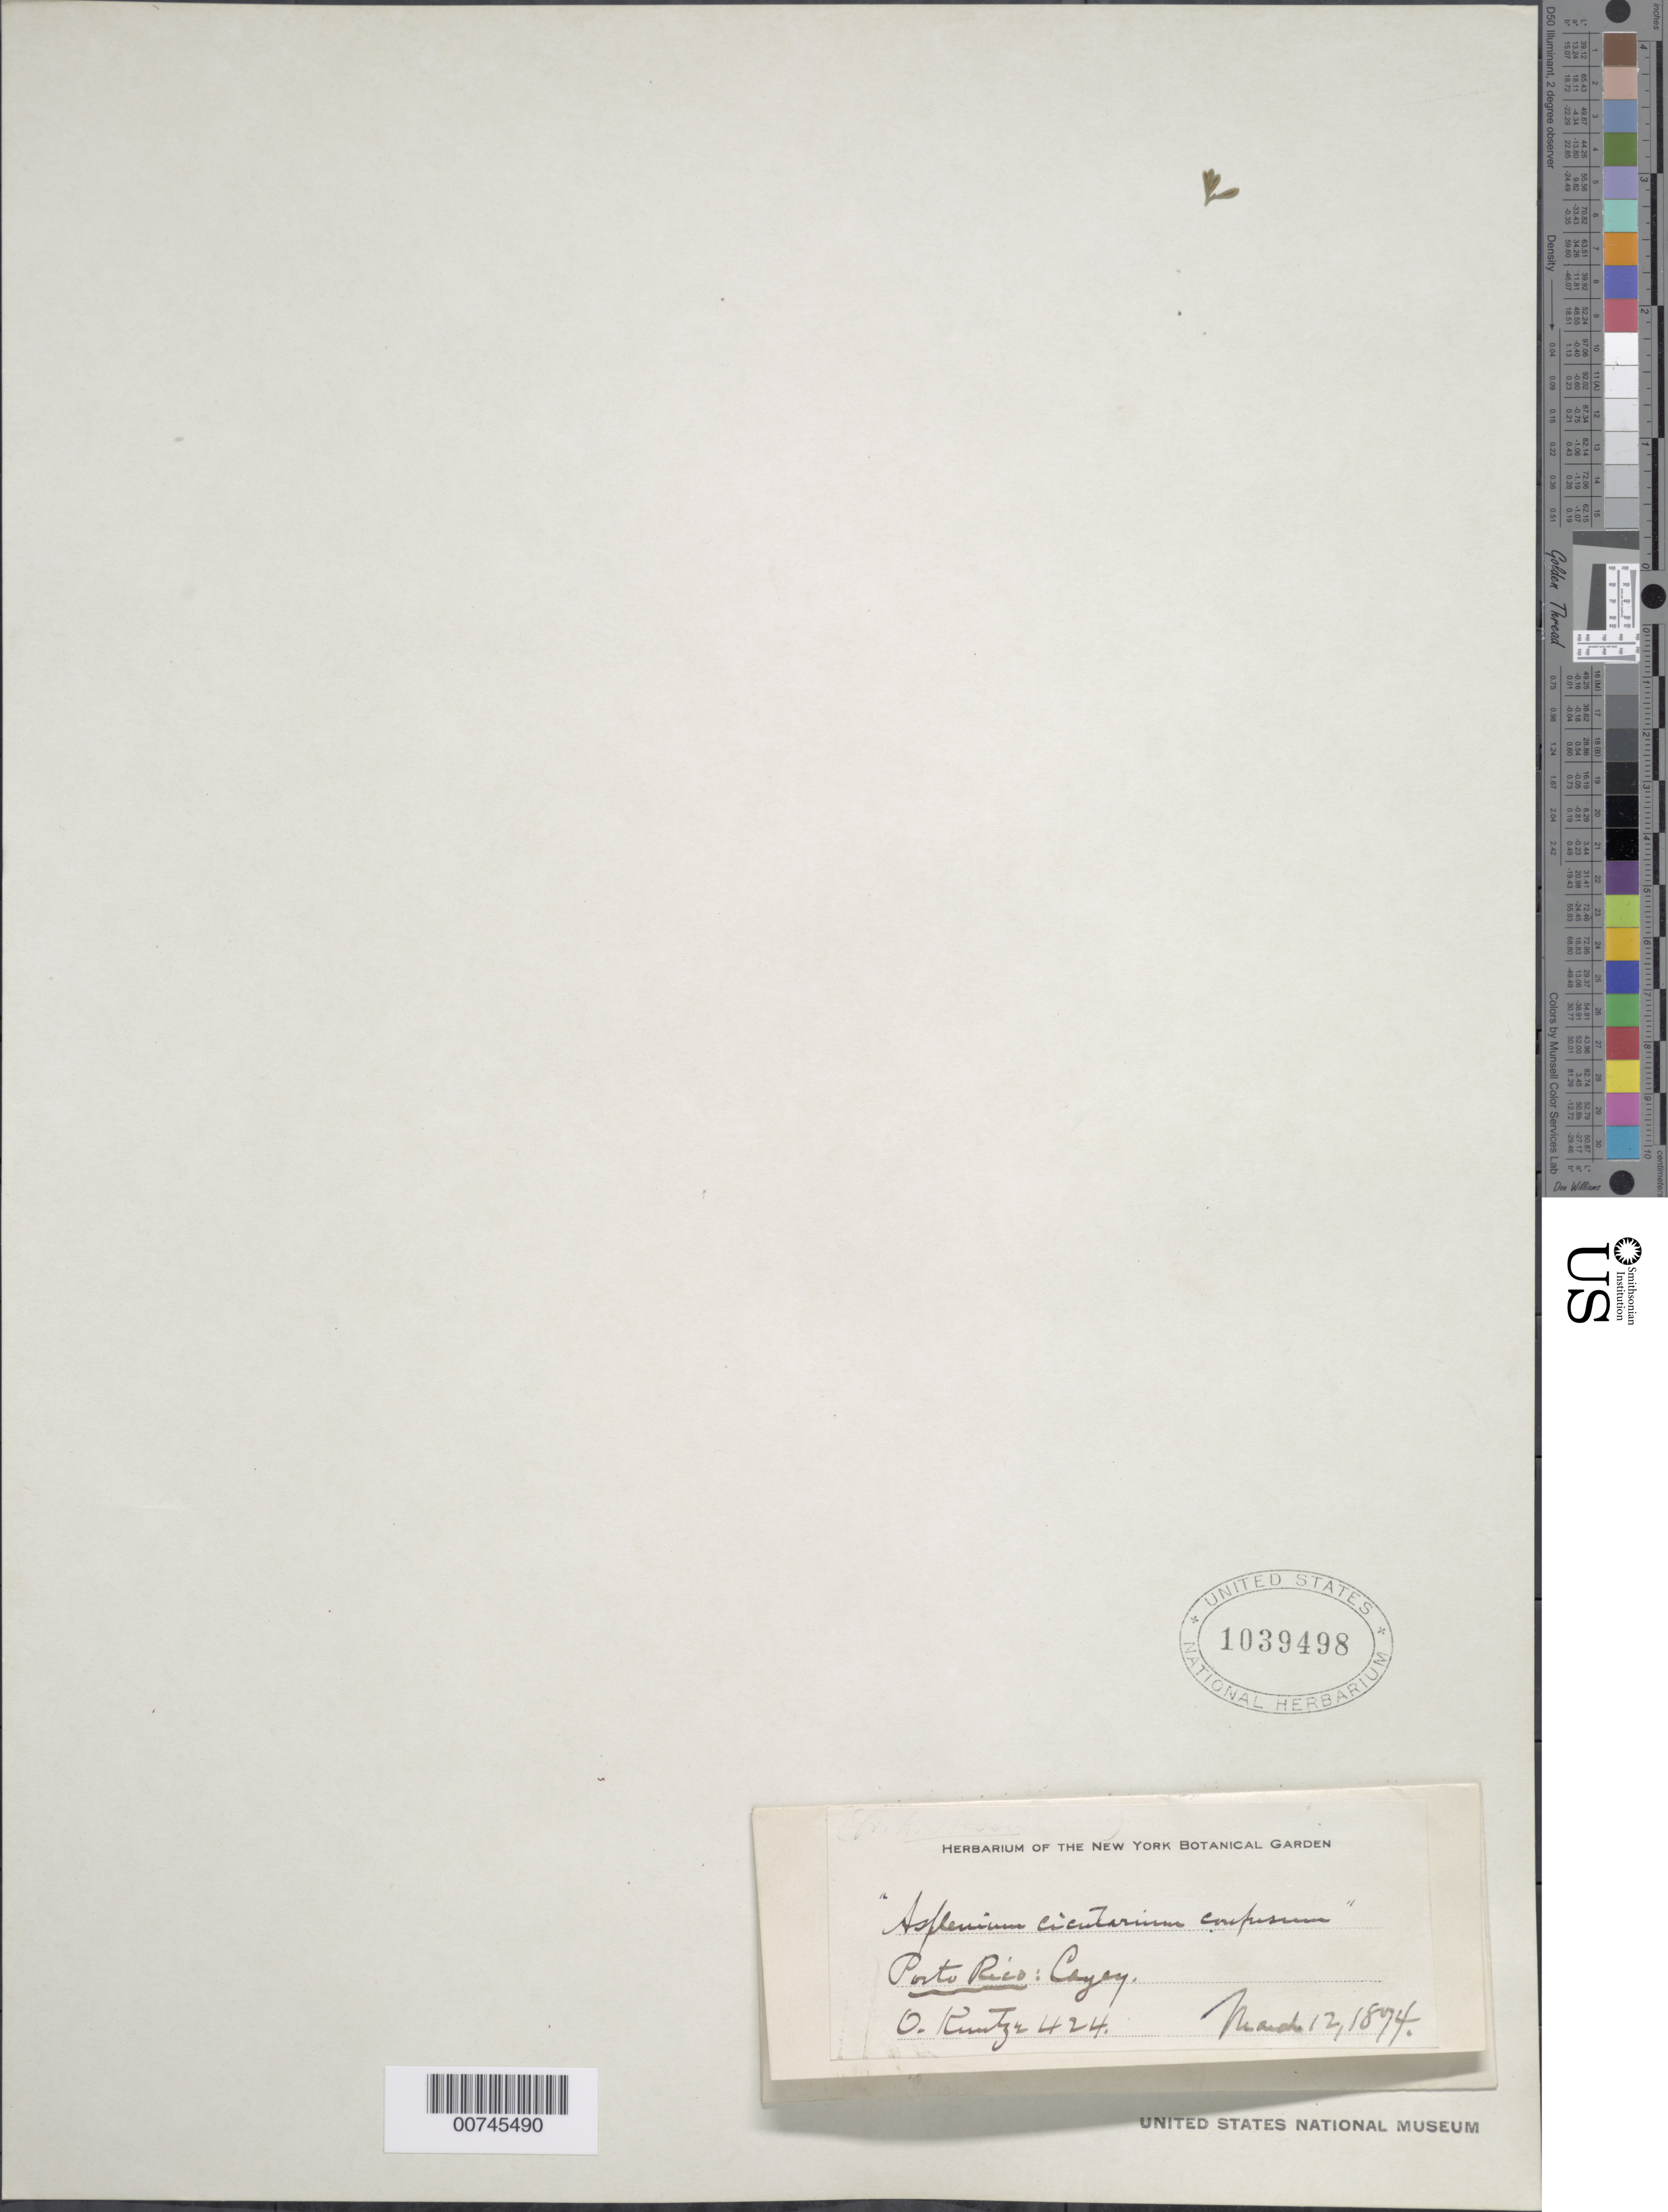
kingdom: Plantae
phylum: Tracheophyta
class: Polypodiopsida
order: Polypodiales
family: Aspleniaceae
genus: Asplenium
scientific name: Asplenium cristatum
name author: Lam.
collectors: C.E.O. Kuntze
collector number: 424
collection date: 1874-03-12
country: Puerto Rico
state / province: Cayey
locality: Porto Rico: Cayey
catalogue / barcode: US 1039498